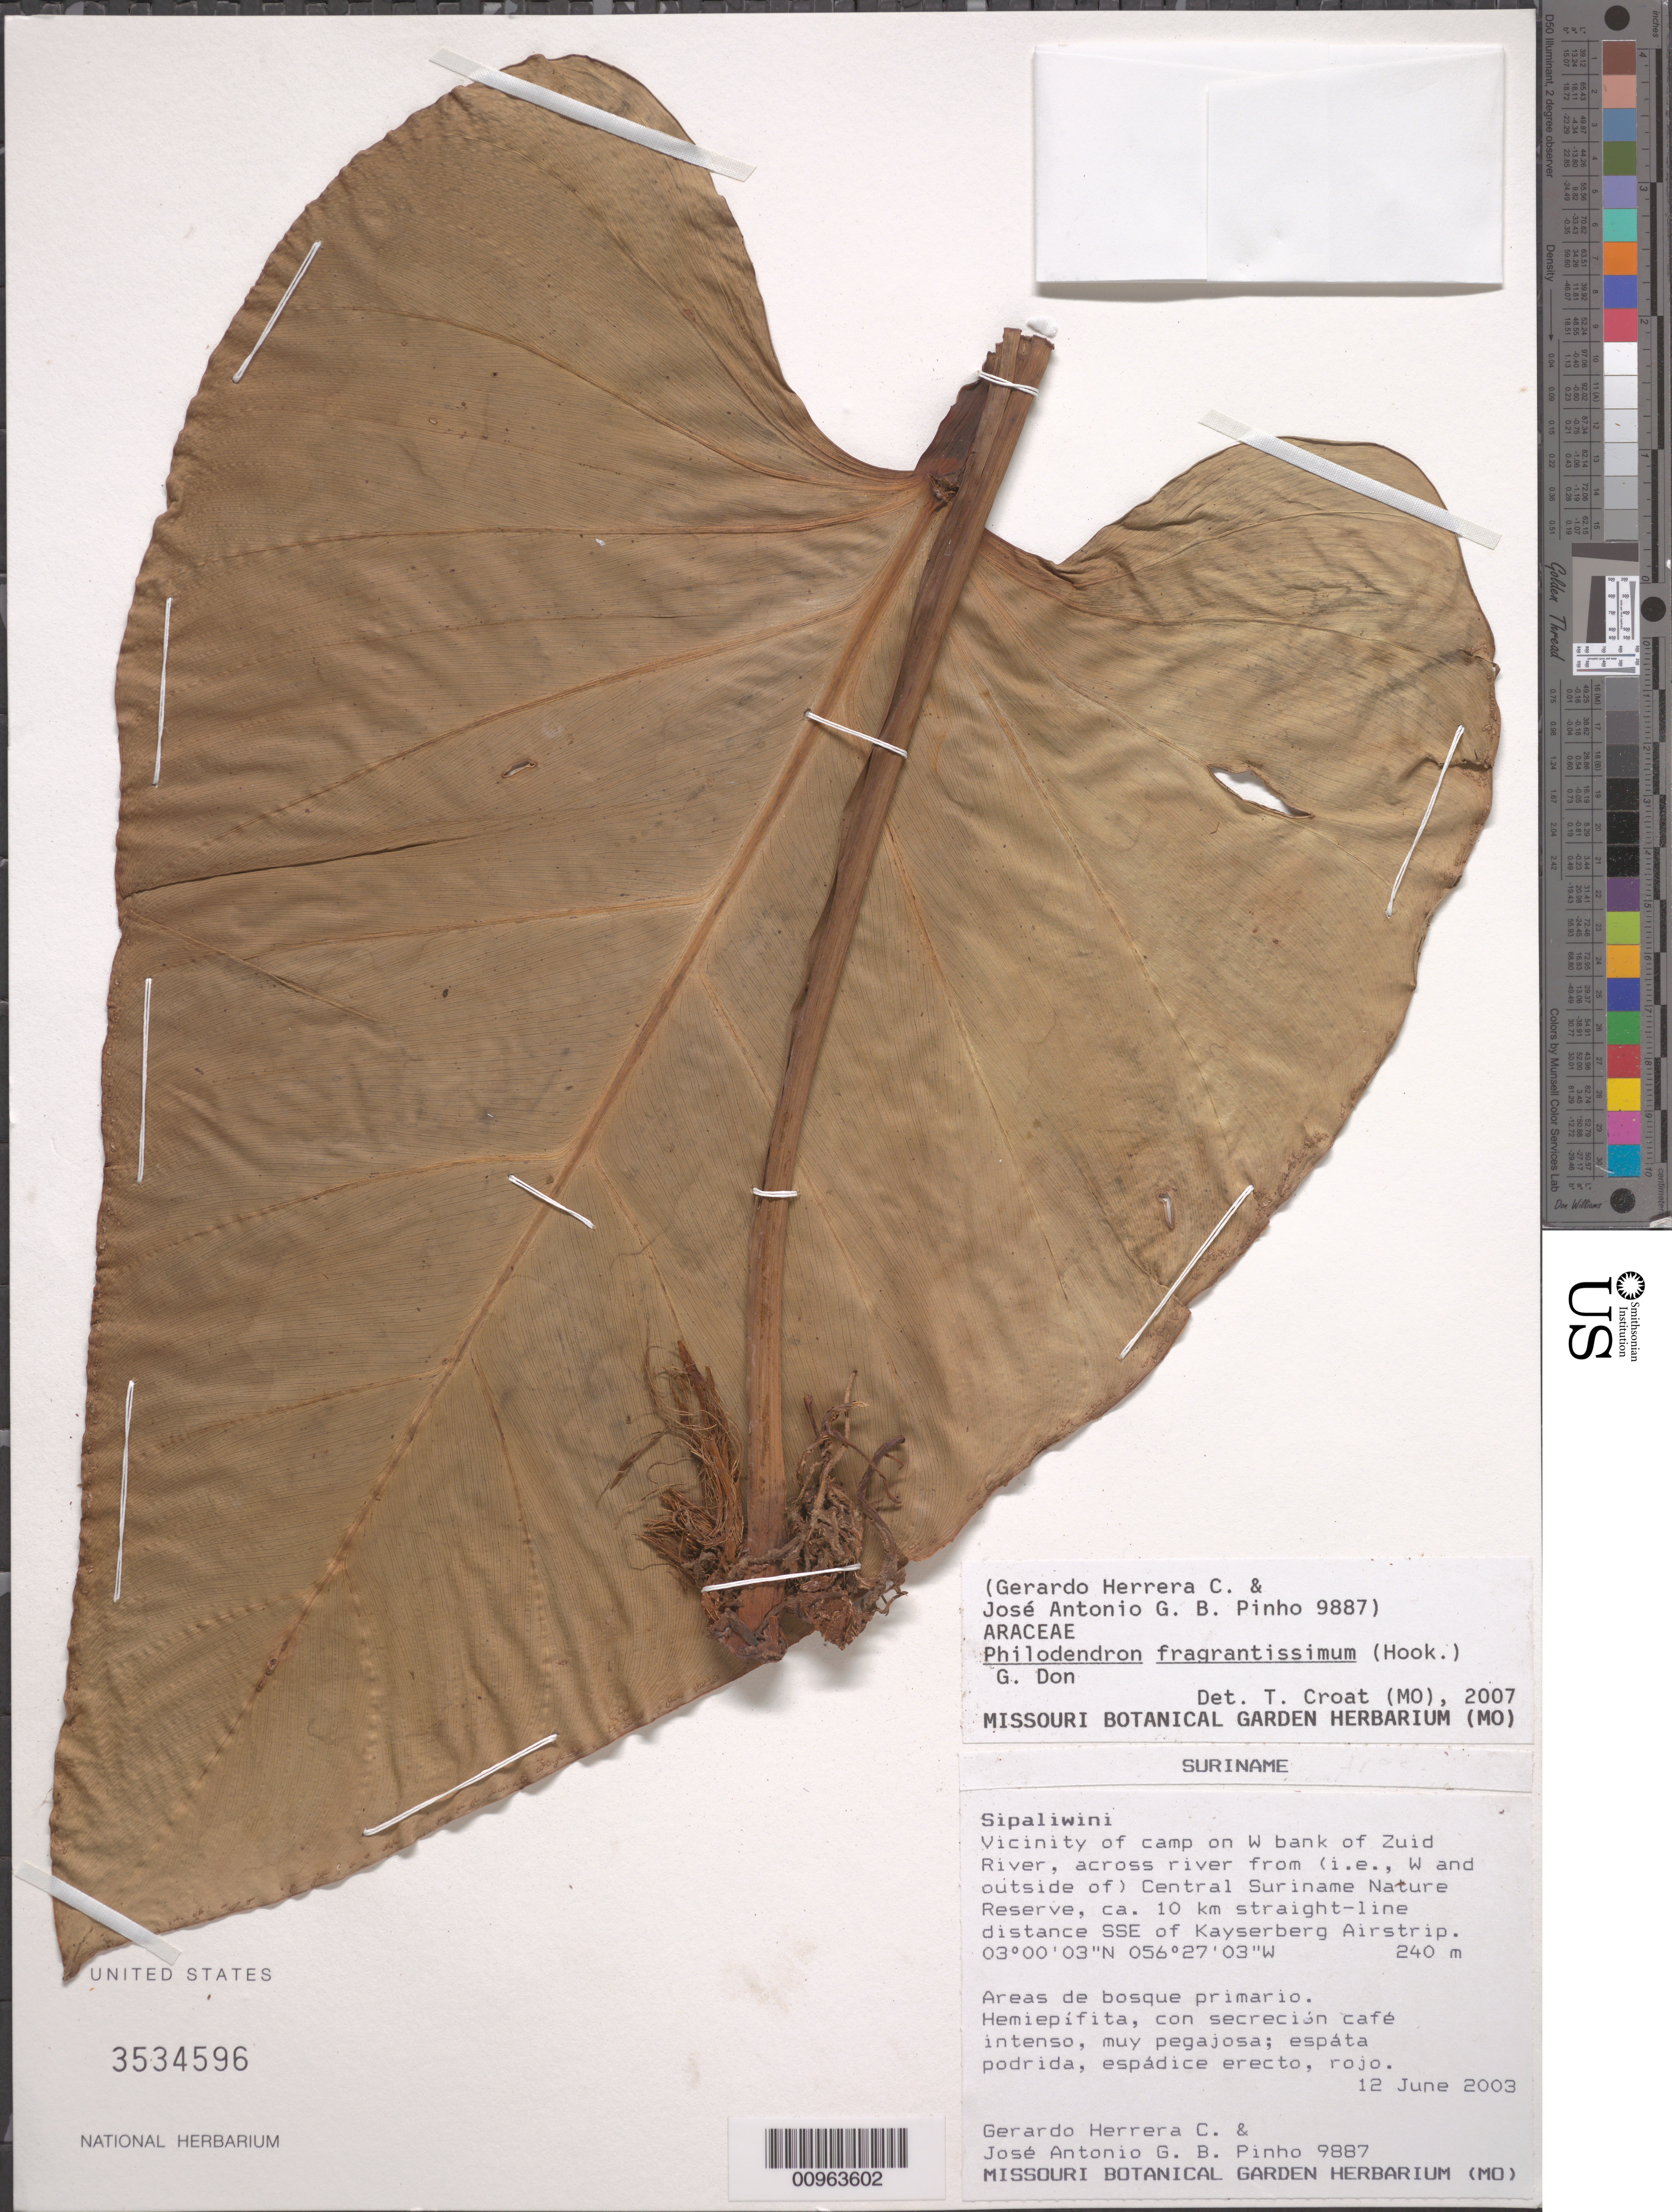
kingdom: Plantae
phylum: Tracheophyta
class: Liliopsida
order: Alismatales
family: Araceae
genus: Philodendron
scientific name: Philodendron fragrantissimum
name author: (G. Don) Kunth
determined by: Croat, Thomas B., Missouri Botanical Garden (MO)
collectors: G. Herrera Ch. & J. Pinho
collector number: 9887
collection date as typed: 12-Jun-03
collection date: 2003-06-12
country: Suriname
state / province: Sipaliwini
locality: Zuid River, vic of camp on W bank, across river from (ie west and outside of) Central Suriname Nature Reserve, ca 10km km straight-line distanceSSE of Kayserberg Airstrip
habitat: Areas de bosque primario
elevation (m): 240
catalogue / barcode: US 3534596